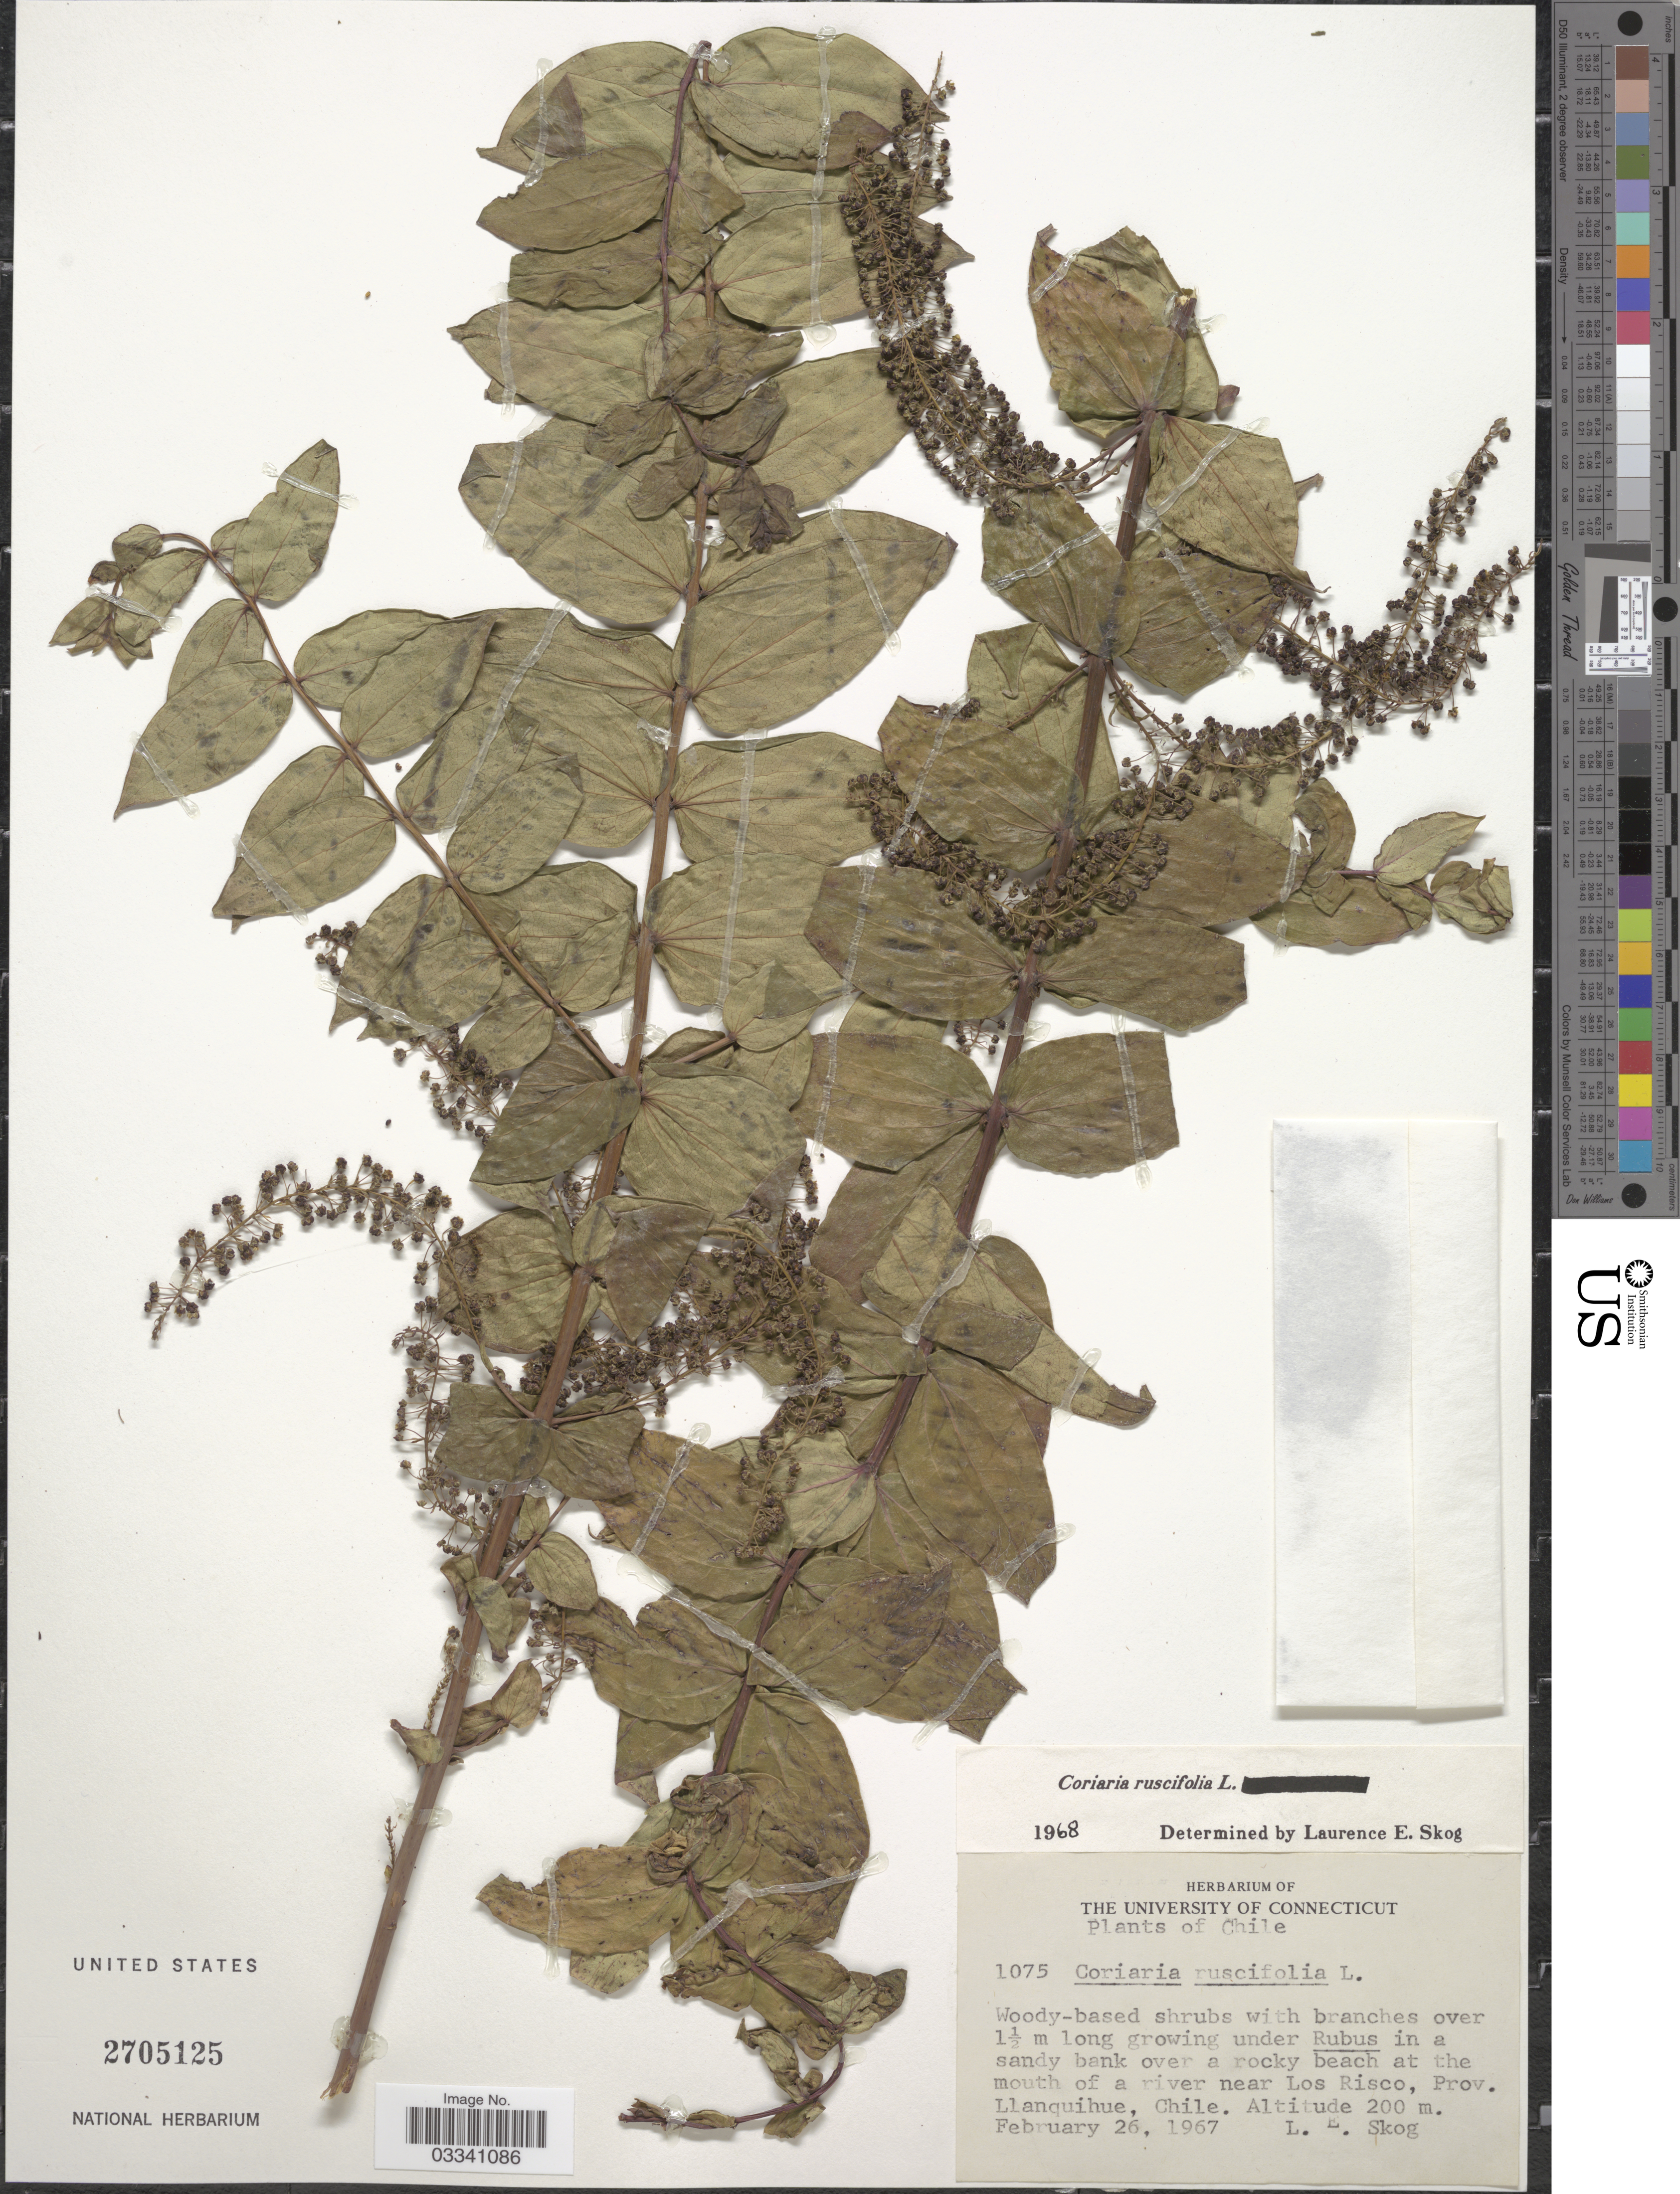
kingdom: Plantae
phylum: Tracheophyta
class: Magnoliopsida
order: Cucurbitales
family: Coriariaceae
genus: Coriaria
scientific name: Coriaria ruscifolia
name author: L.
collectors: L. E. Skog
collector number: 1075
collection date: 1967-02-26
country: Chile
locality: Sandy bank over a rocky beach at the mouth of a river near Los Risco, Prov. Llanquihue.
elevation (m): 200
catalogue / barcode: US 2705125